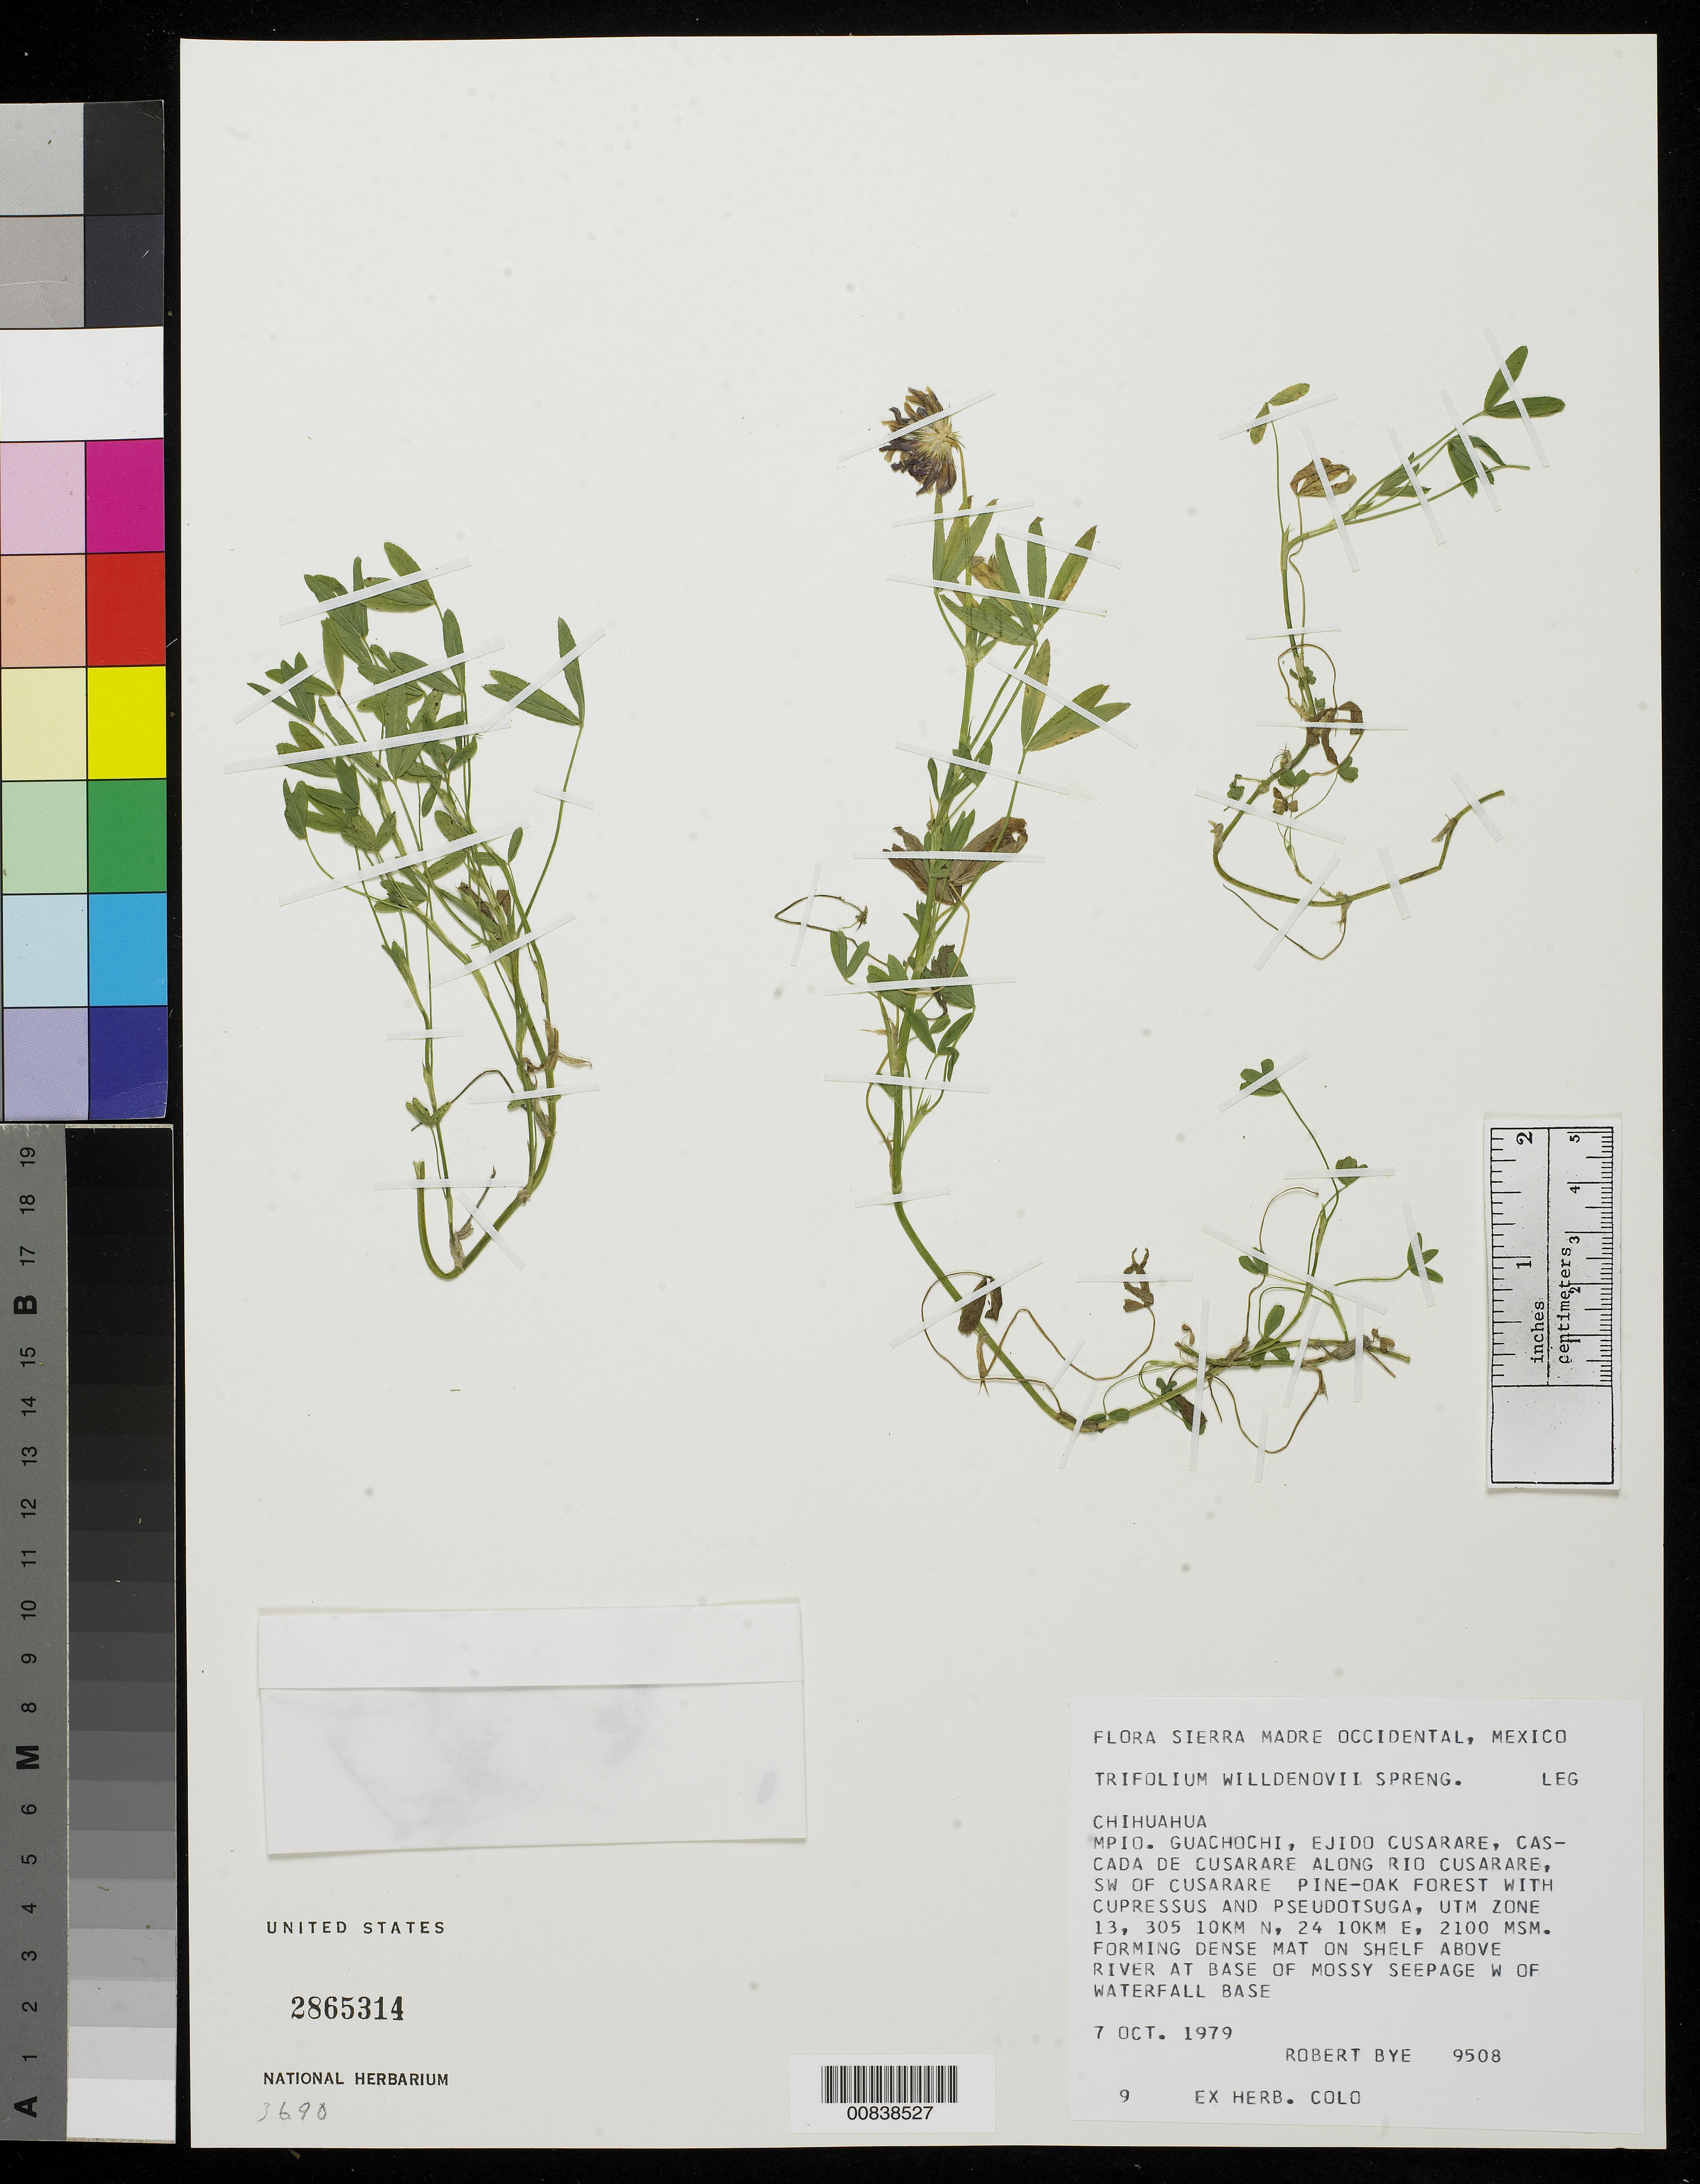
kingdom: Plantae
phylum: Tracheophyta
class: Magnoliopsida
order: Fabales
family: Fabaceae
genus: Trifolium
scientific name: Trifolium willdenovii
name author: Spreng.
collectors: R. A. Bye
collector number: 9508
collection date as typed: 07 Oct 1979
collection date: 1979-10-07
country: Mexico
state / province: Chihuahua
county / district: Guachochi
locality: Ejido Cusarare, Cascada de Cusarare along Rio Cusarare, SW of Cusarare. W of Waterfall base.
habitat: On shelf above river at base of mossy seepage. Pine-Oak forest with cupressus and pseudotsuga.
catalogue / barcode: US 2865314